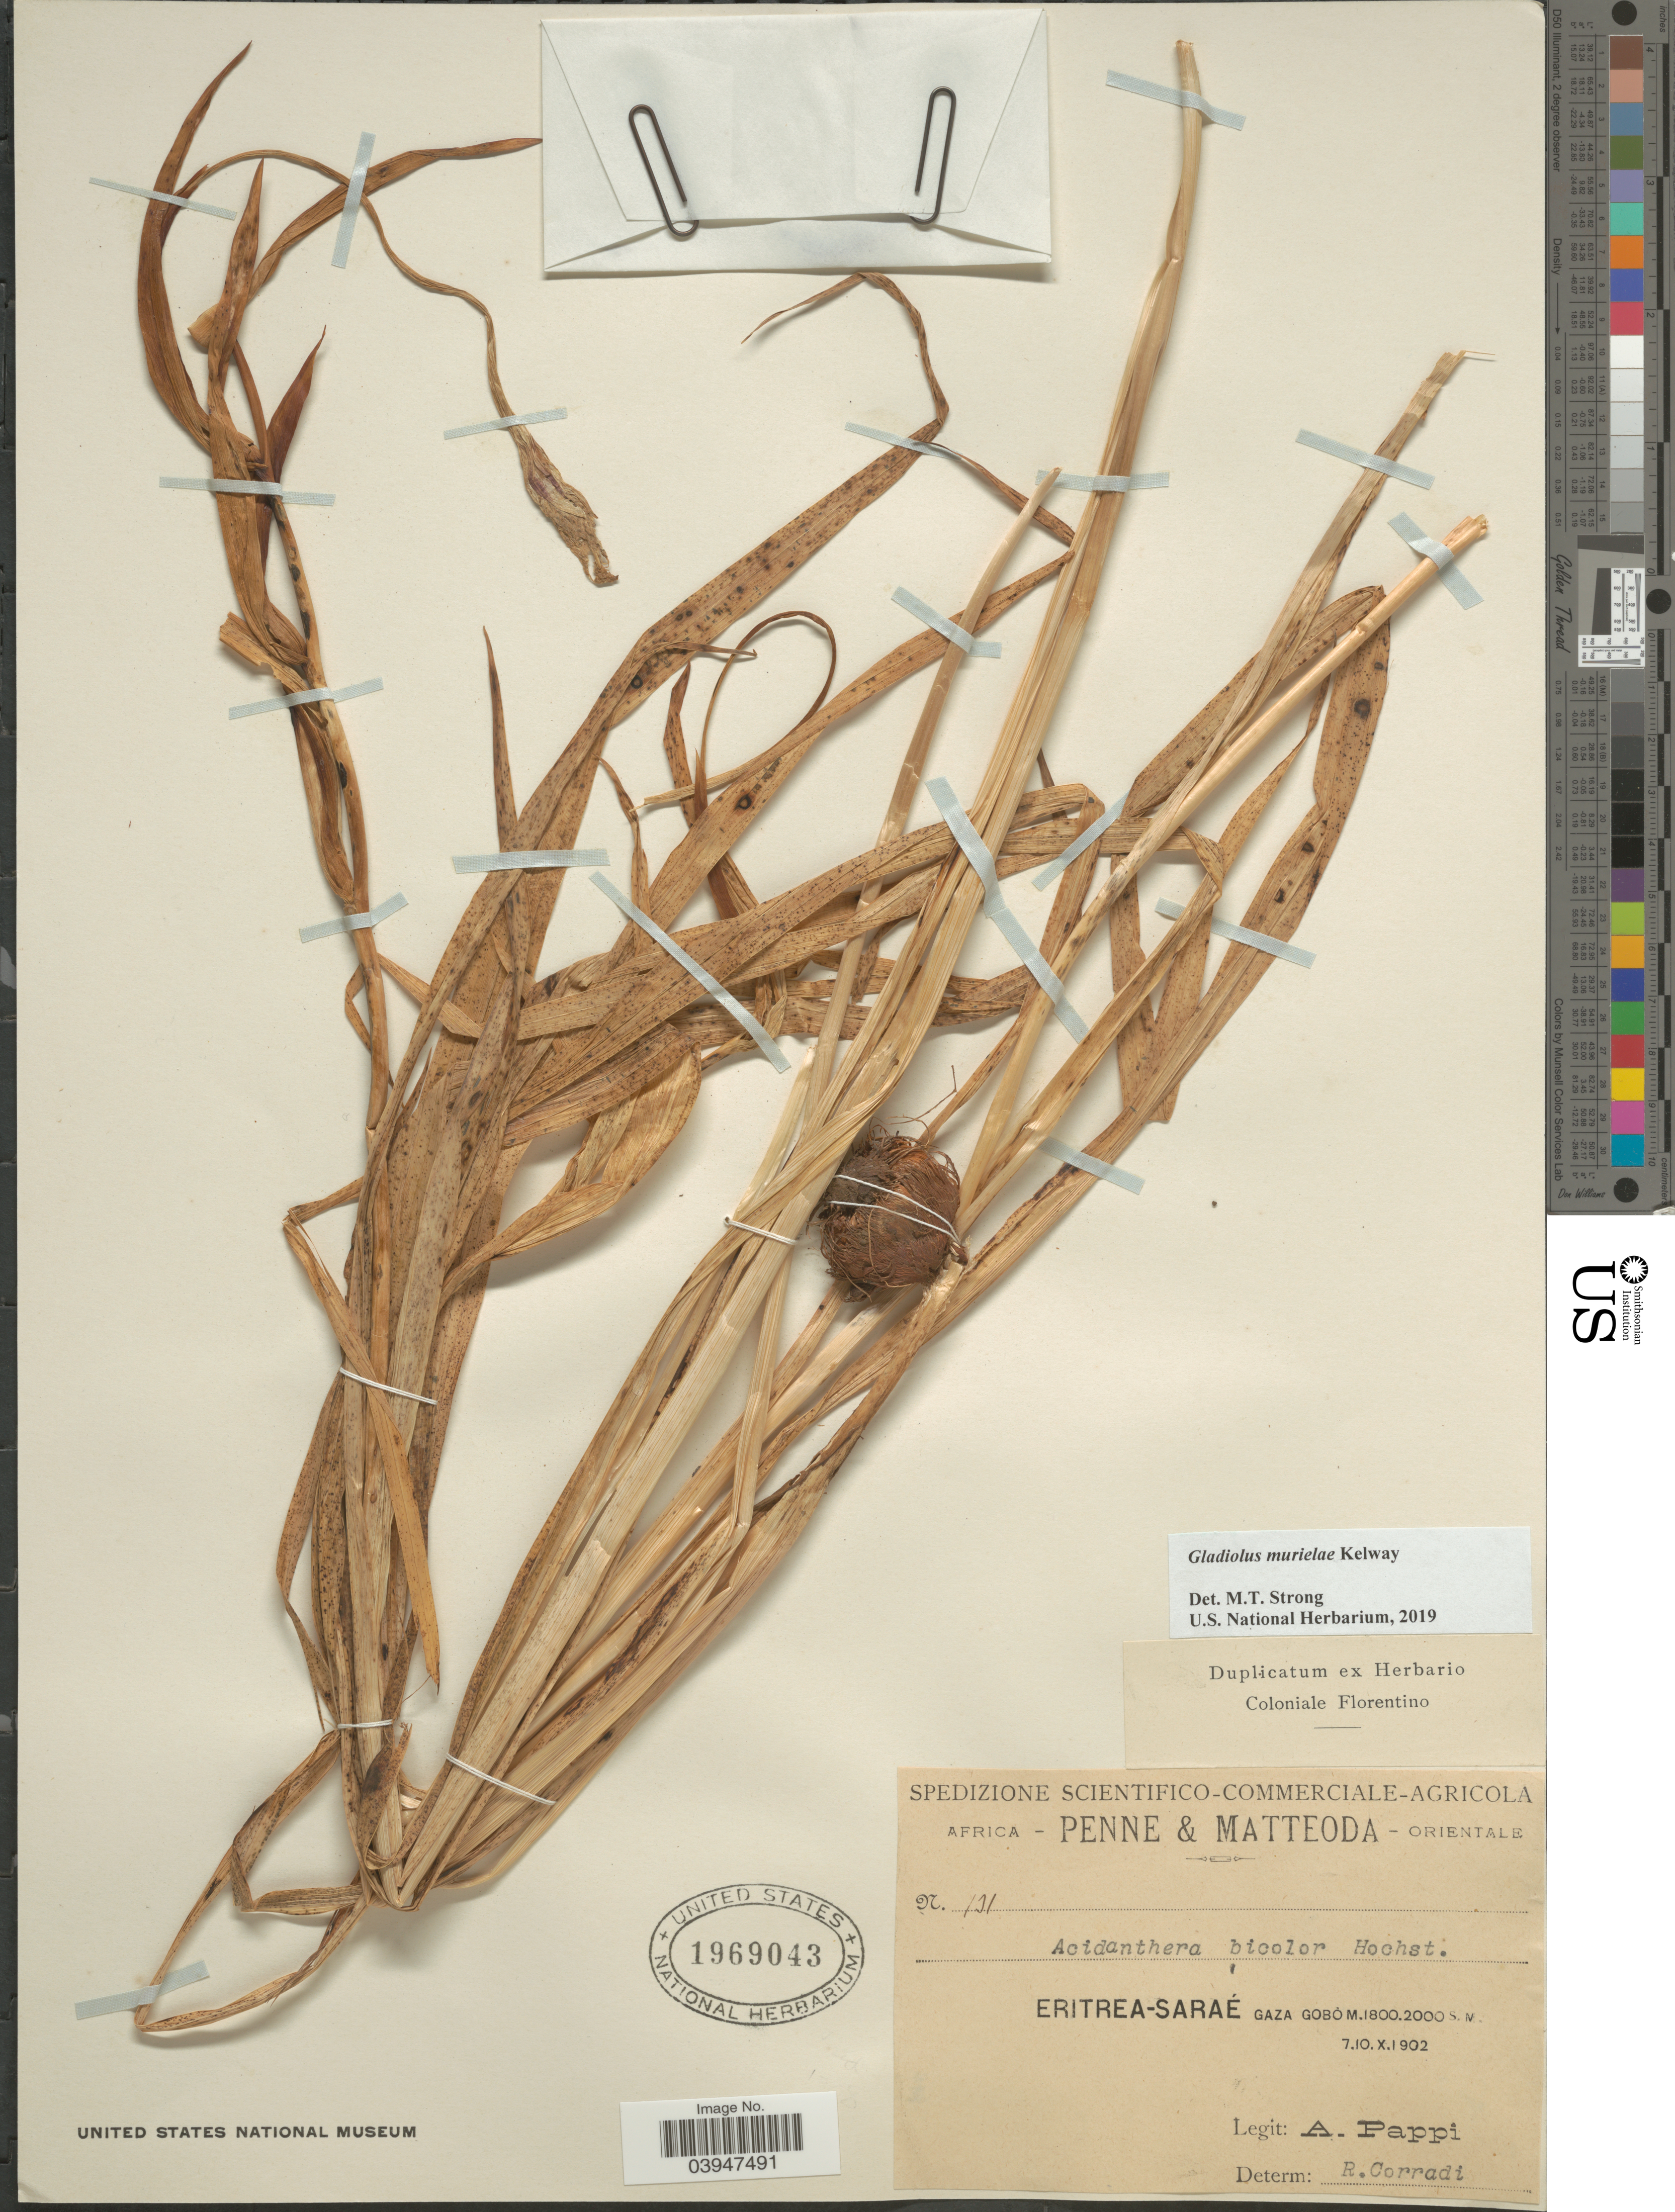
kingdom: Plantae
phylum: Tracheophyta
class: Liliopsida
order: Asparagales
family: Iridaceae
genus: Gladiolus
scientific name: Gladiolus murielae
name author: Kelway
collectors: A. Pappi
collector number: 3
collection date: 1902-10-07/1902-10-10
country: Eritrea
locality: Africa Orientale. Eritrea-Saraé Gaza Gobò.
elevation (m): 1800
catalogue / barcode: US 1969043